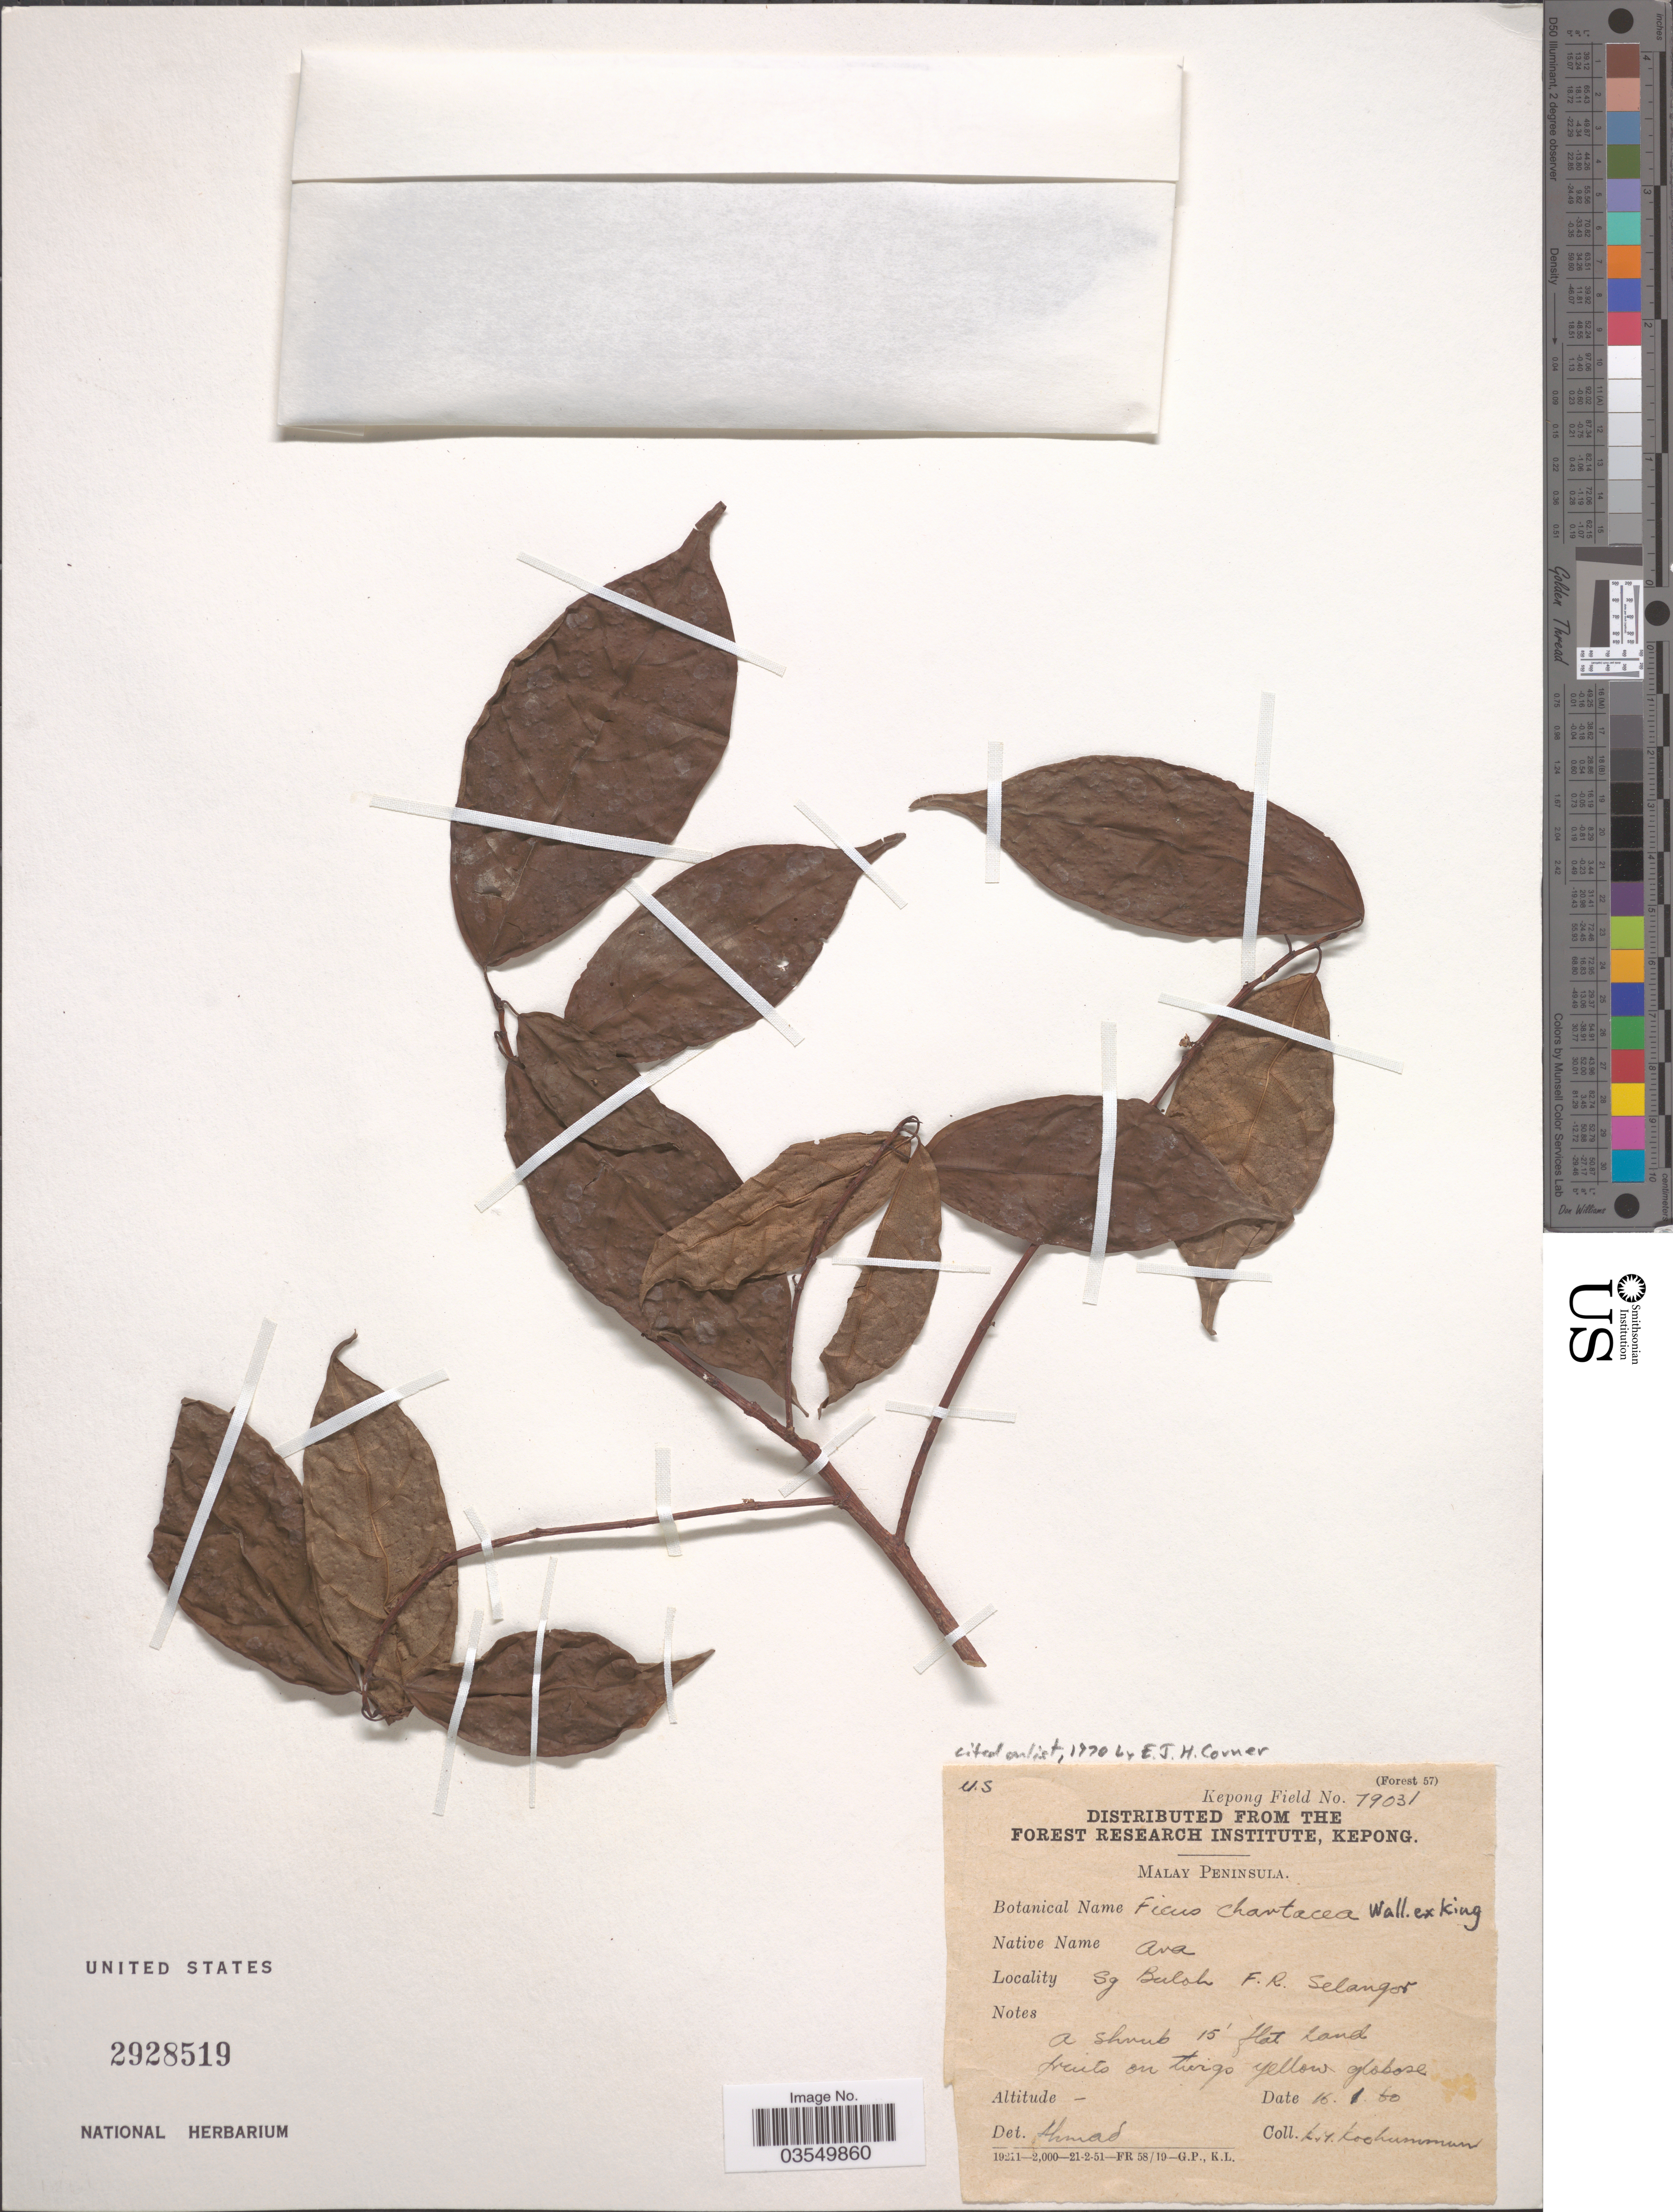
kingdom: Plantae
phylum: Tracheophyta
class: Magnoliopsida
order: Rosales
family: Moraceae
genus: Ficus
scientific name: Ficus chartacea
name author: Wall. ex King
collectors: K. Kochummum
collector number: Kepong Field 79031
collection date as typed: Transcribed d/m/y: 16/1/60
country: Malaysia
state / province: Selangor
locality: Malay Peninsula. Sg Buloh F.R. Selangor.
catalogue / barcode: US 2928519